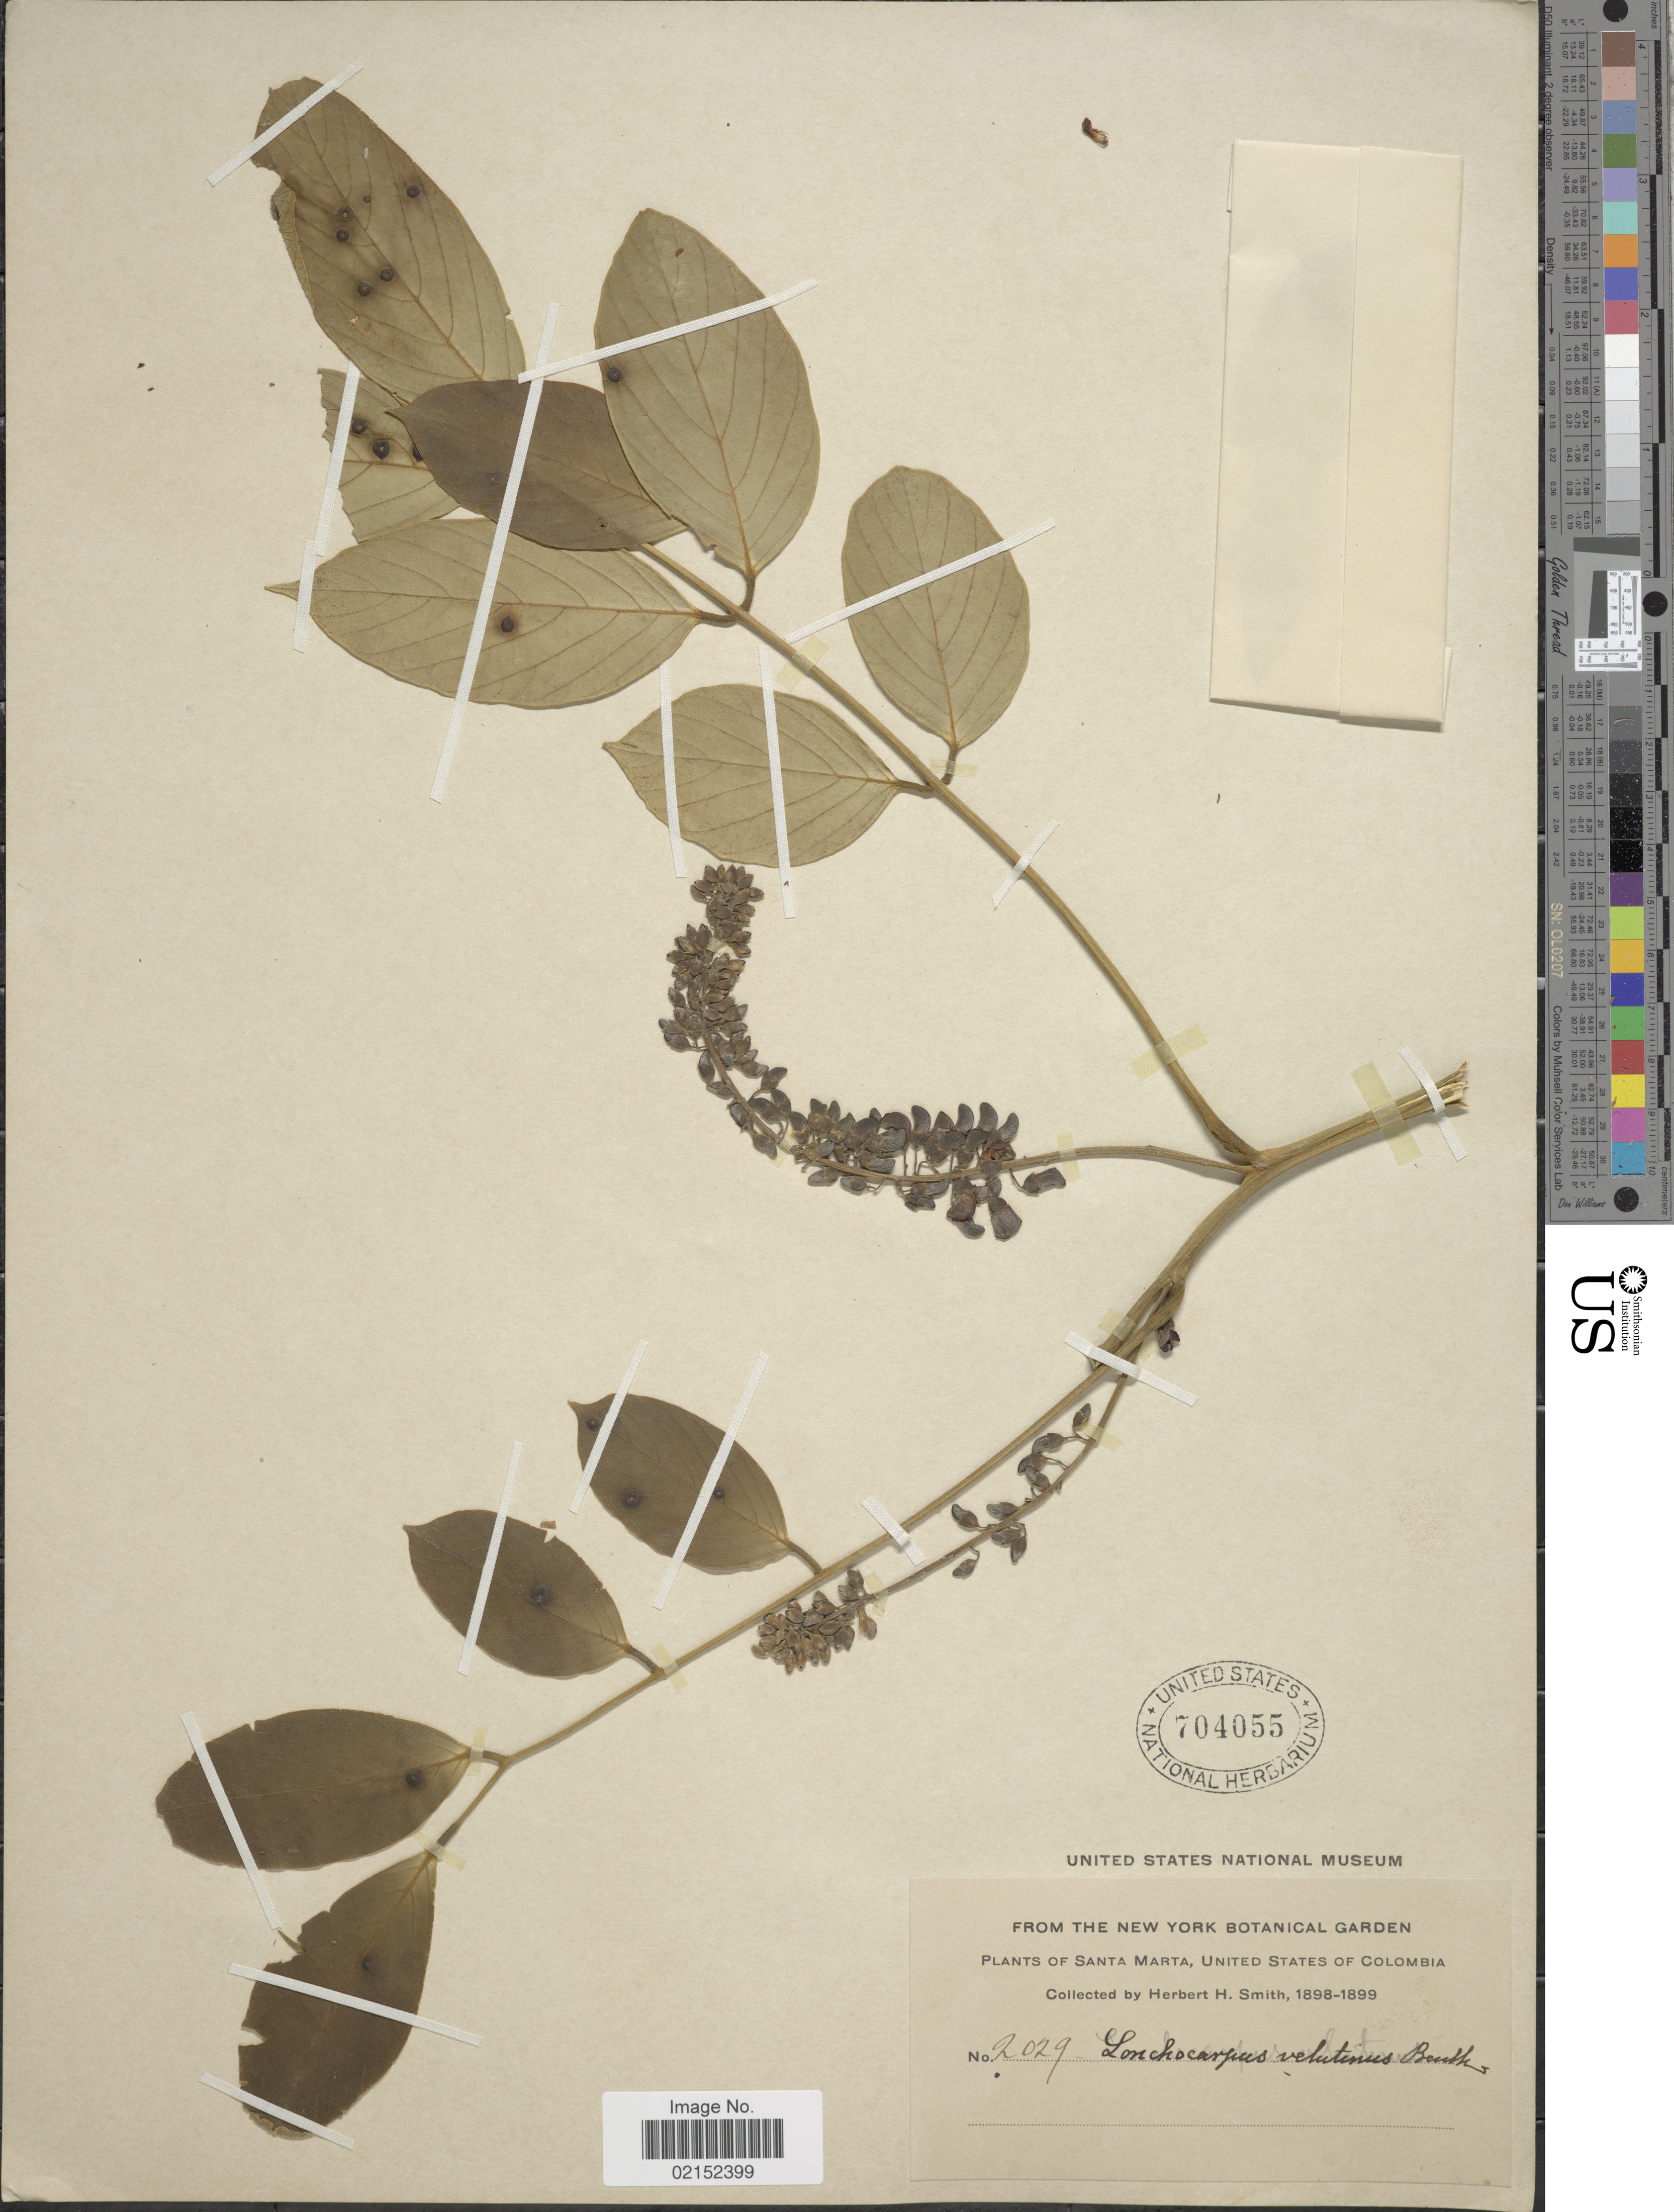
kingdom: Plantae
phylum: Tracheophyta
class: Magnoliopsida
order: Fabales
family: Fabaceae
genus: Lonchocarpus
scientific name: Lonchocarpus velutinus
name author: Benth. ex Seem.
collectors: Herbert H. Smith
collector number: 2029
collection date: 1898/1899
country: Colombia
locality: Santa Marta, United States of Colombia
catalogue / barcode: US 704055